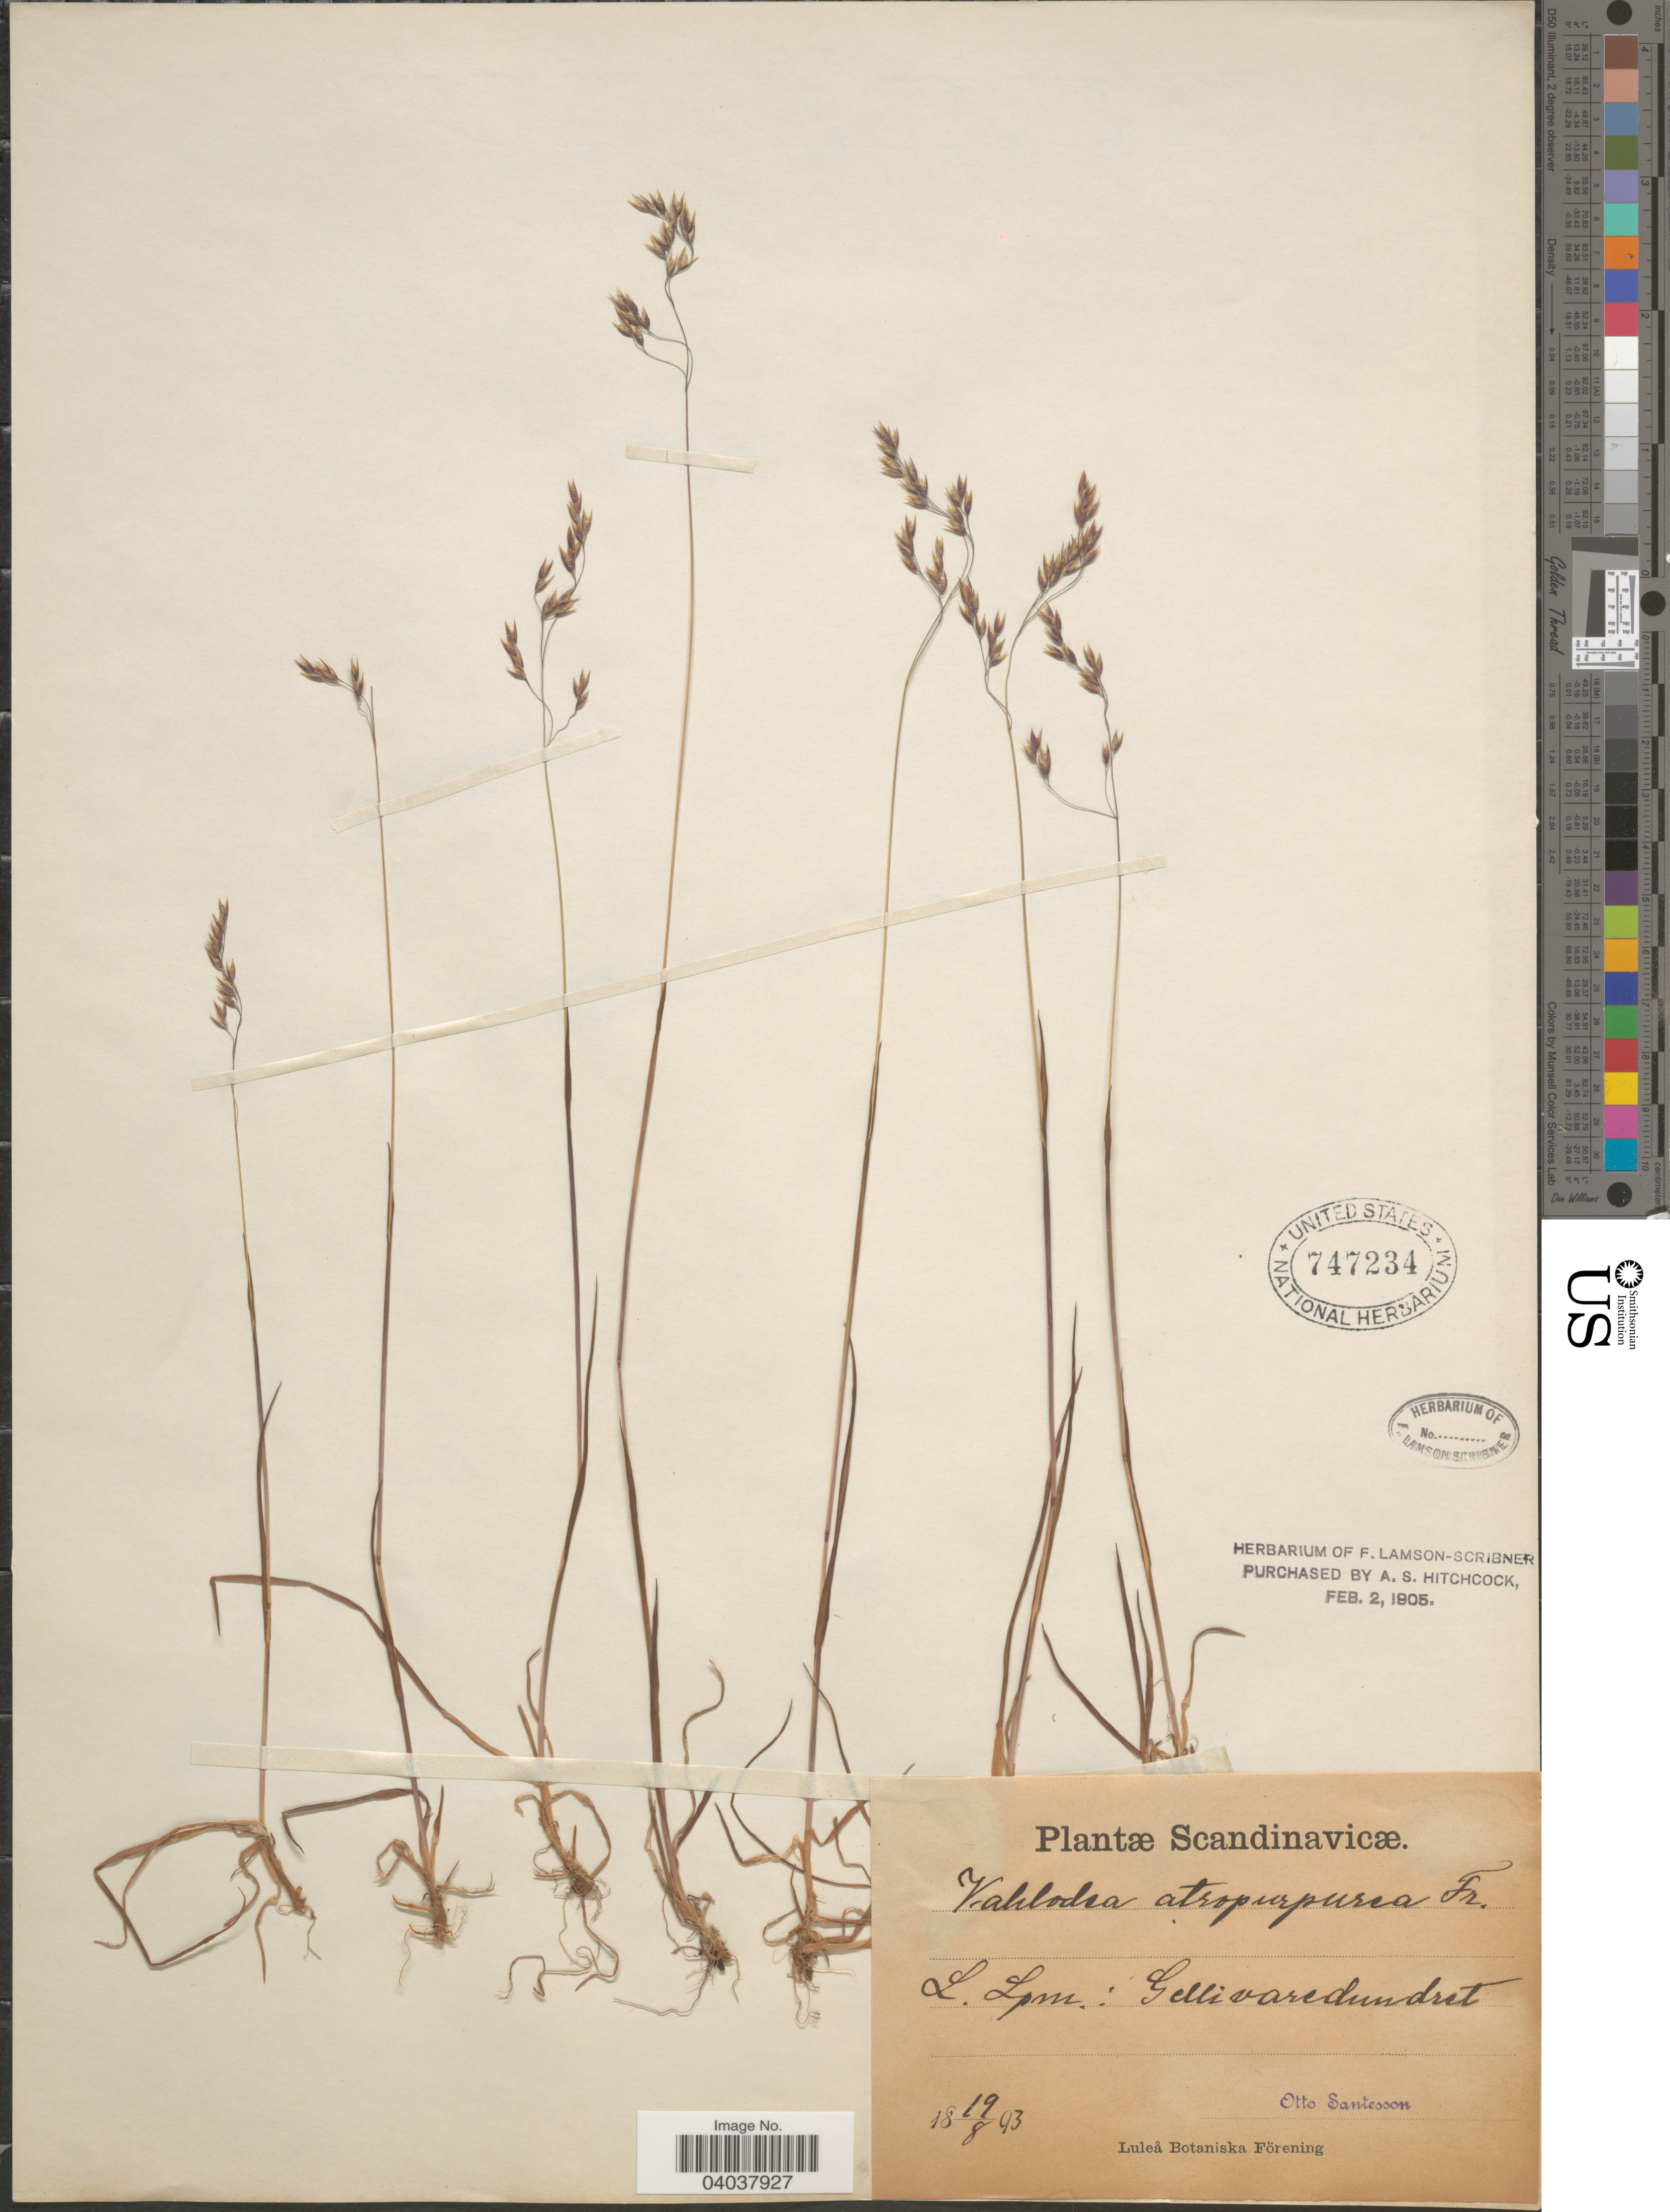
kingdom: Plantae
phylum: Tracheophyta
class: Liliopsida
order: Poales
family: Poaceae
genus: Vahlodea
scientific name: Vahlodea atropurpurea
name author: (Wahlenb.) Fr. ex Hartm.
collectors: O. Santesson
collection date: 1893-08-19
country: Sweden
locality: Scandinavicæ. L. Lpm.: Gellivaredundret.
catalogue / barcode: US 747234